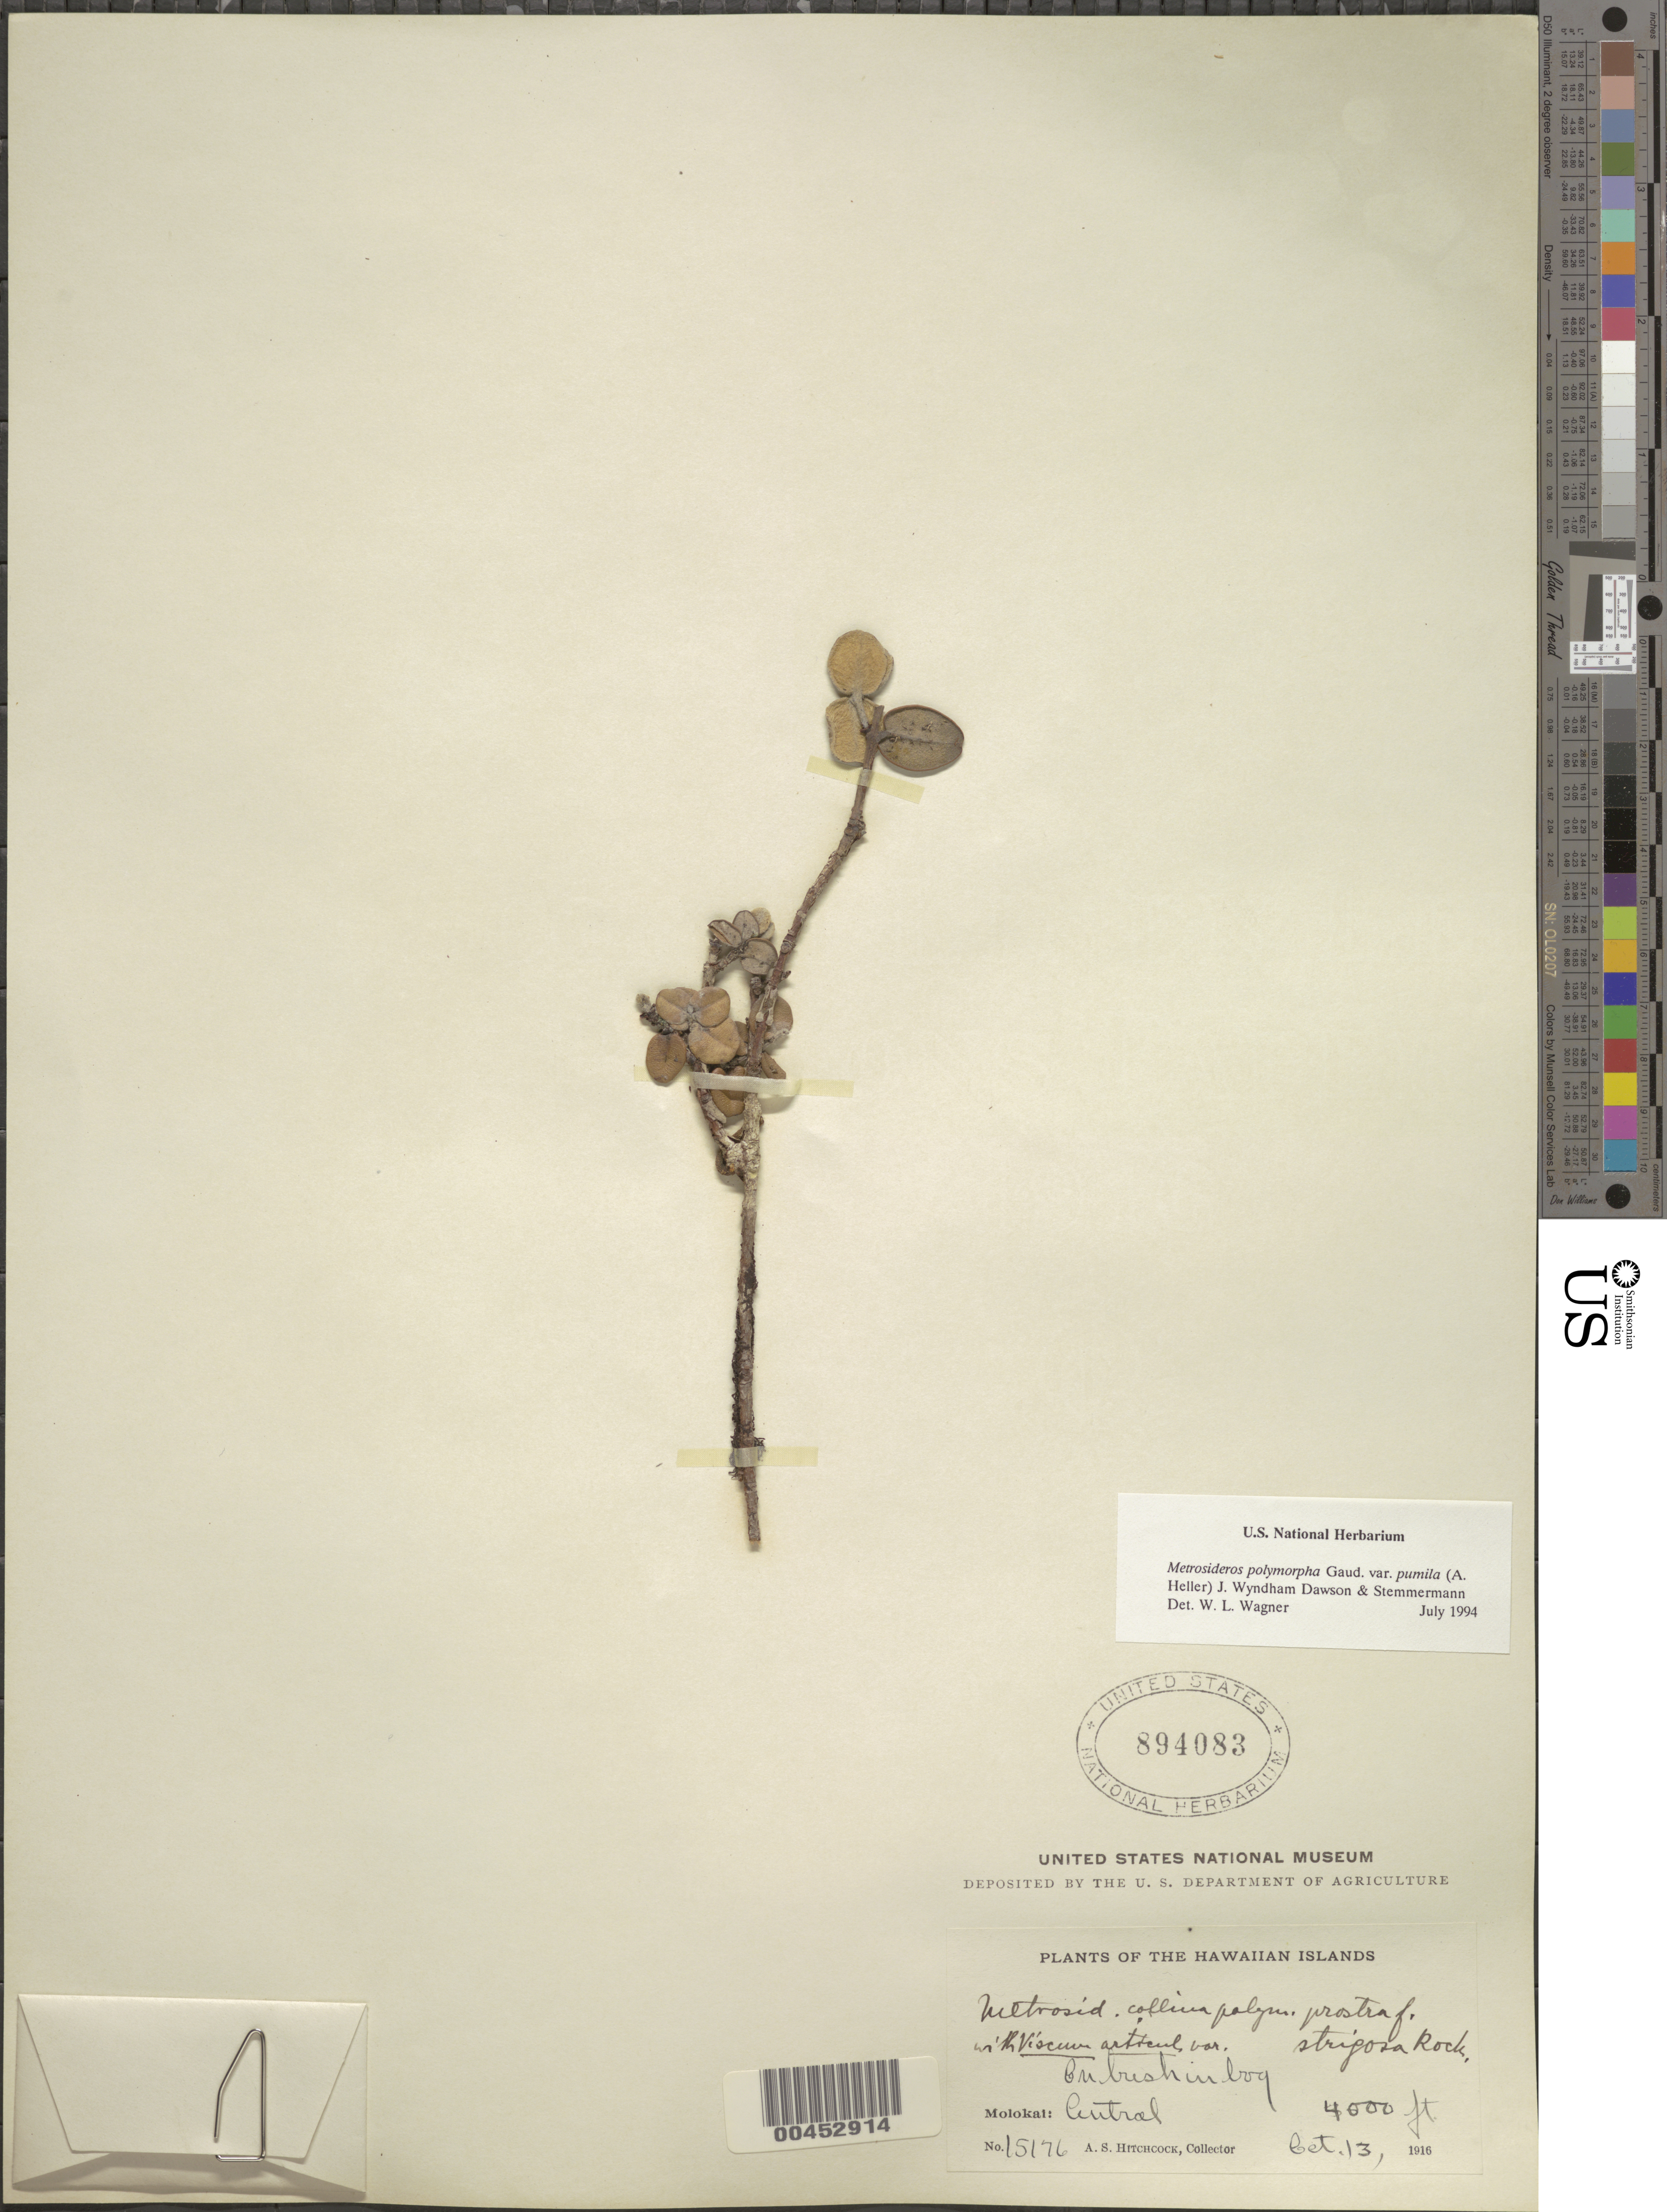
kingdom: Plantae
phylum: Tracheophyta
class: Magnoliopsida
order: Myrtales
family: Myrtaceae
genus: Metrosideros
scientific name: Metrosideros polymorpha var. pumila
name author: (A. Heller) J.W. Dawson & Stemmerm.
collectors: A. S. Hitchcock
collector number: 15176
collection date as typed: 13 Oct 1916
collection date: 1916-10-13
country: United States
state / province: Hawaii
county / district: Maui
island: Moloka'i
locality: Central Molokai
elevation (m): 1219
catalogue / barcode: US 894083